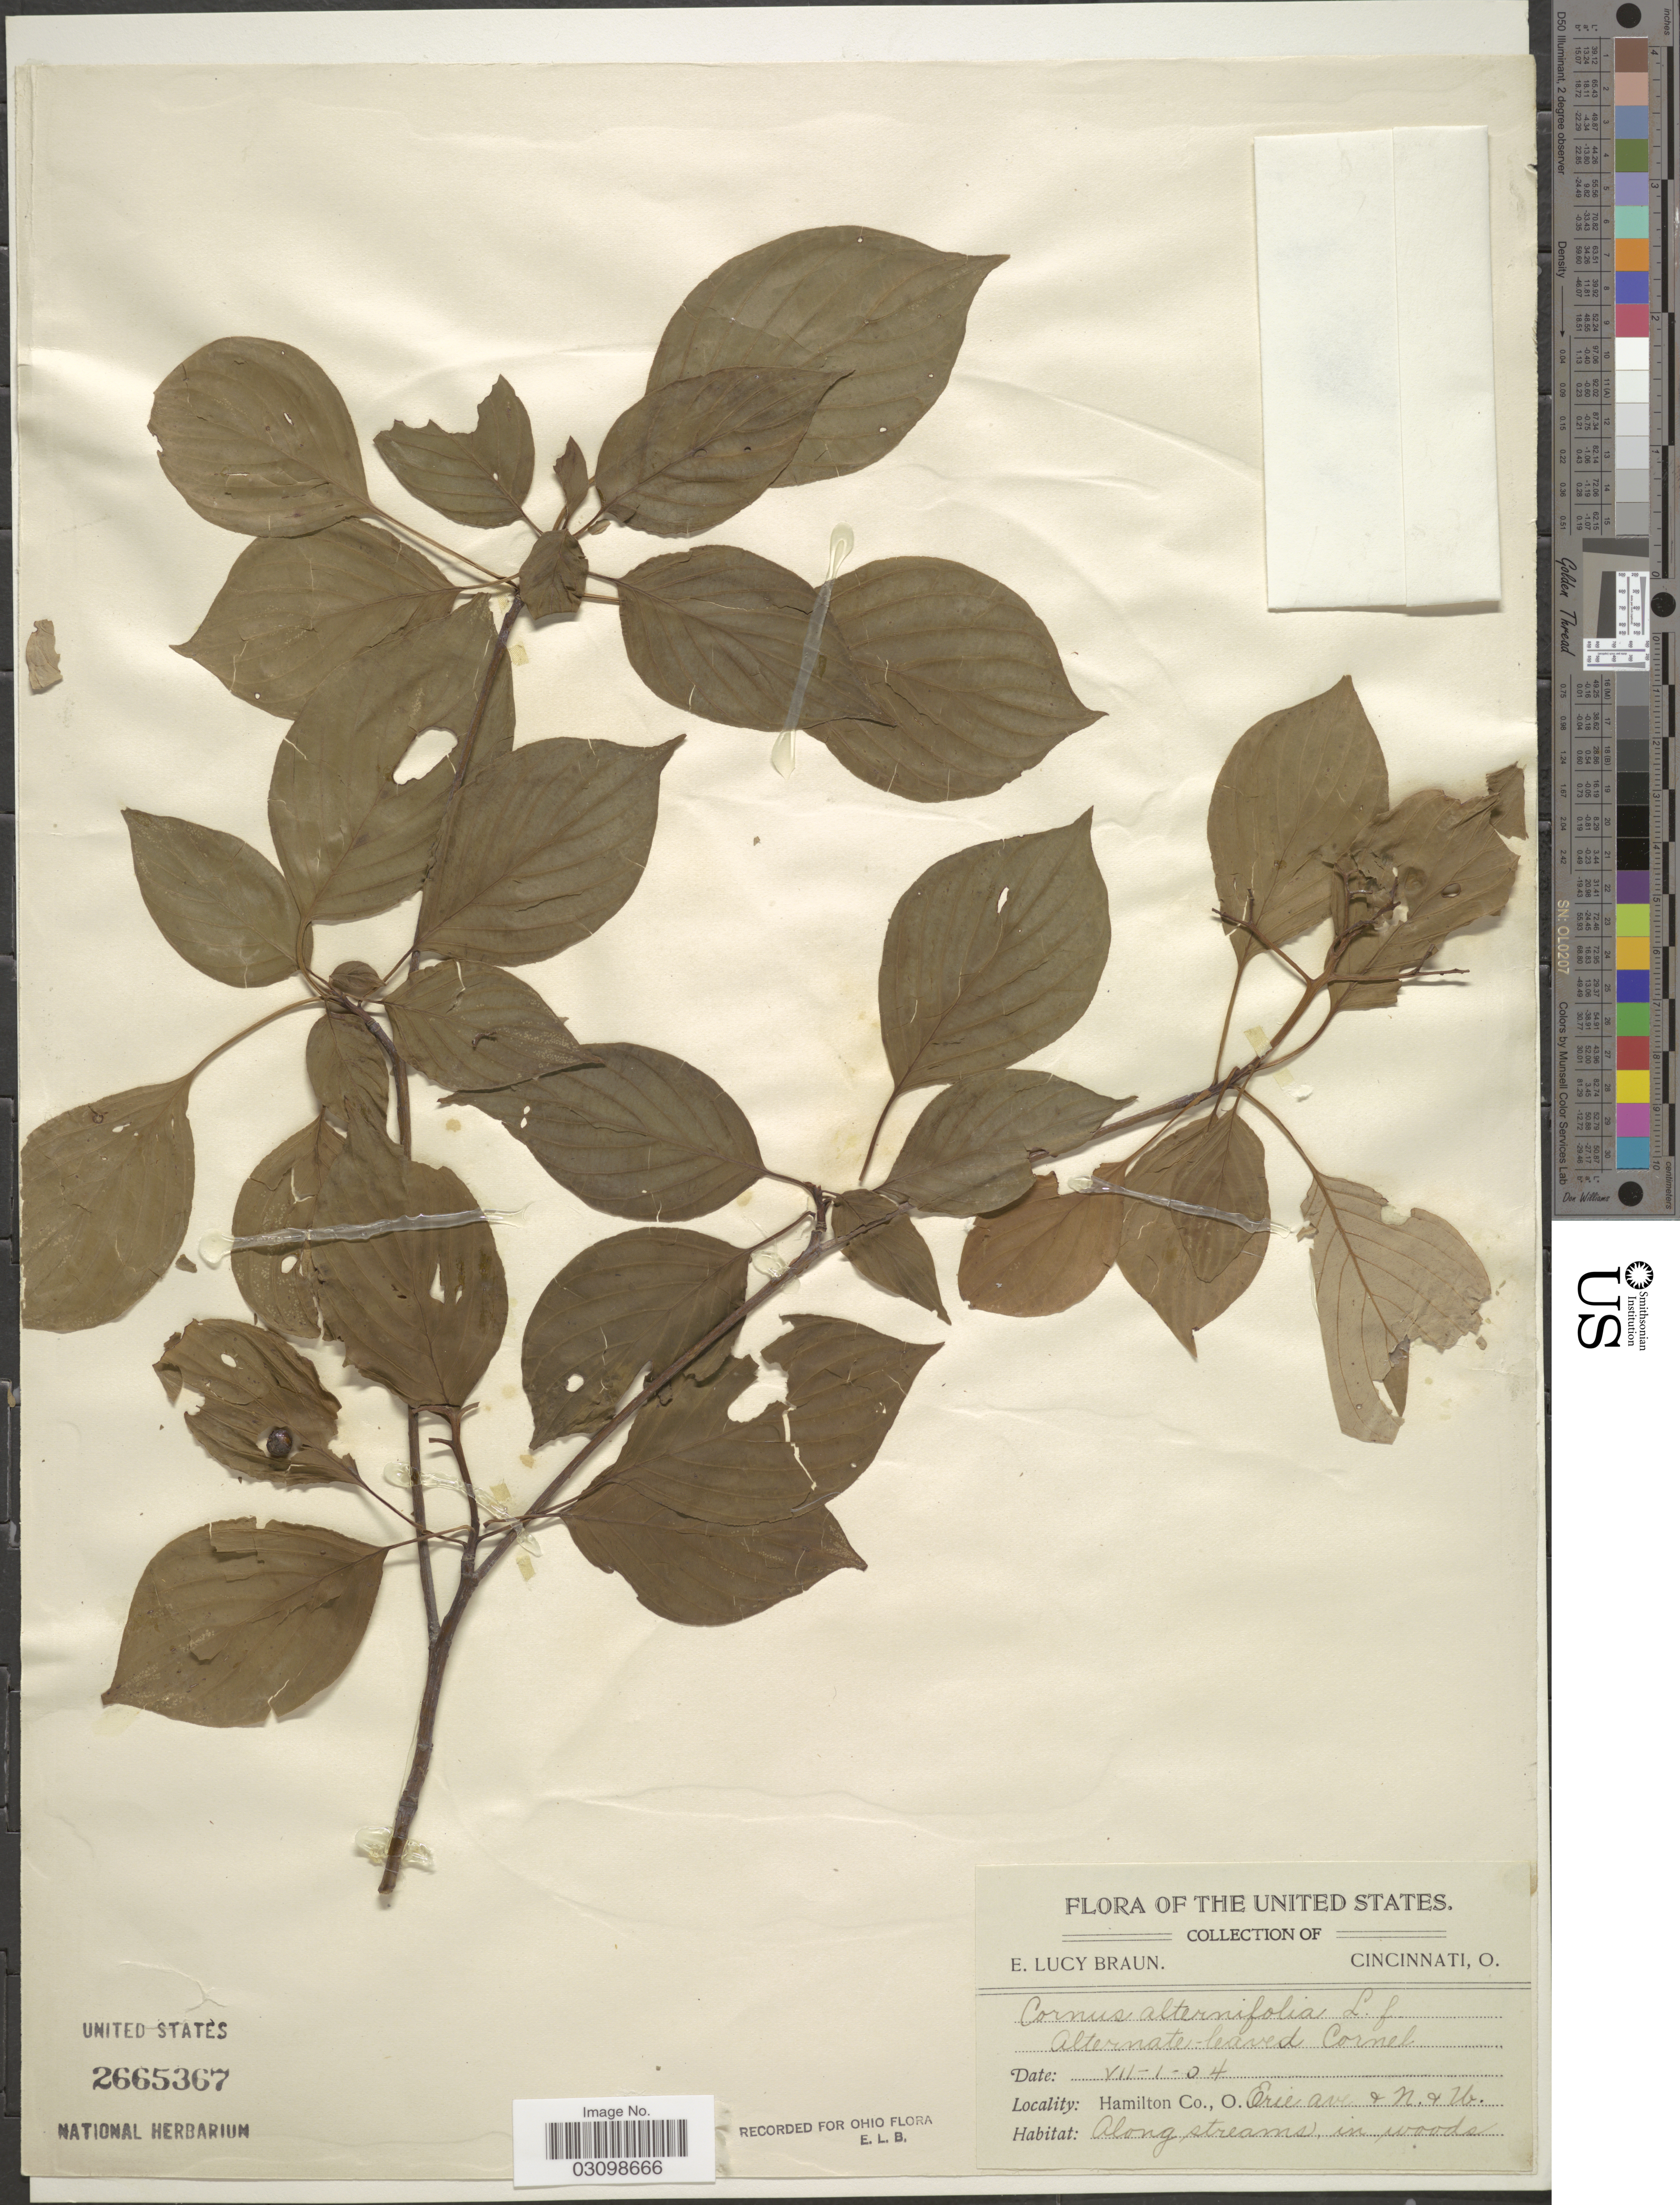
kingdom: Plantae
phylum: Tracheophyta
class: Magnoliopsida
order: Cornales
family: Cornaceae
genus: Cornus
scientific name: Cornus alternifolia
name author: L.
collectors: E. L. Braun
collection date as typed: Transcribed d/m/y: 1/7/4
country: United States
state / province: Ohio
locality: Hamilton Co., O. Erie ave & N. & U.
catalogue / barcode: US 2665367